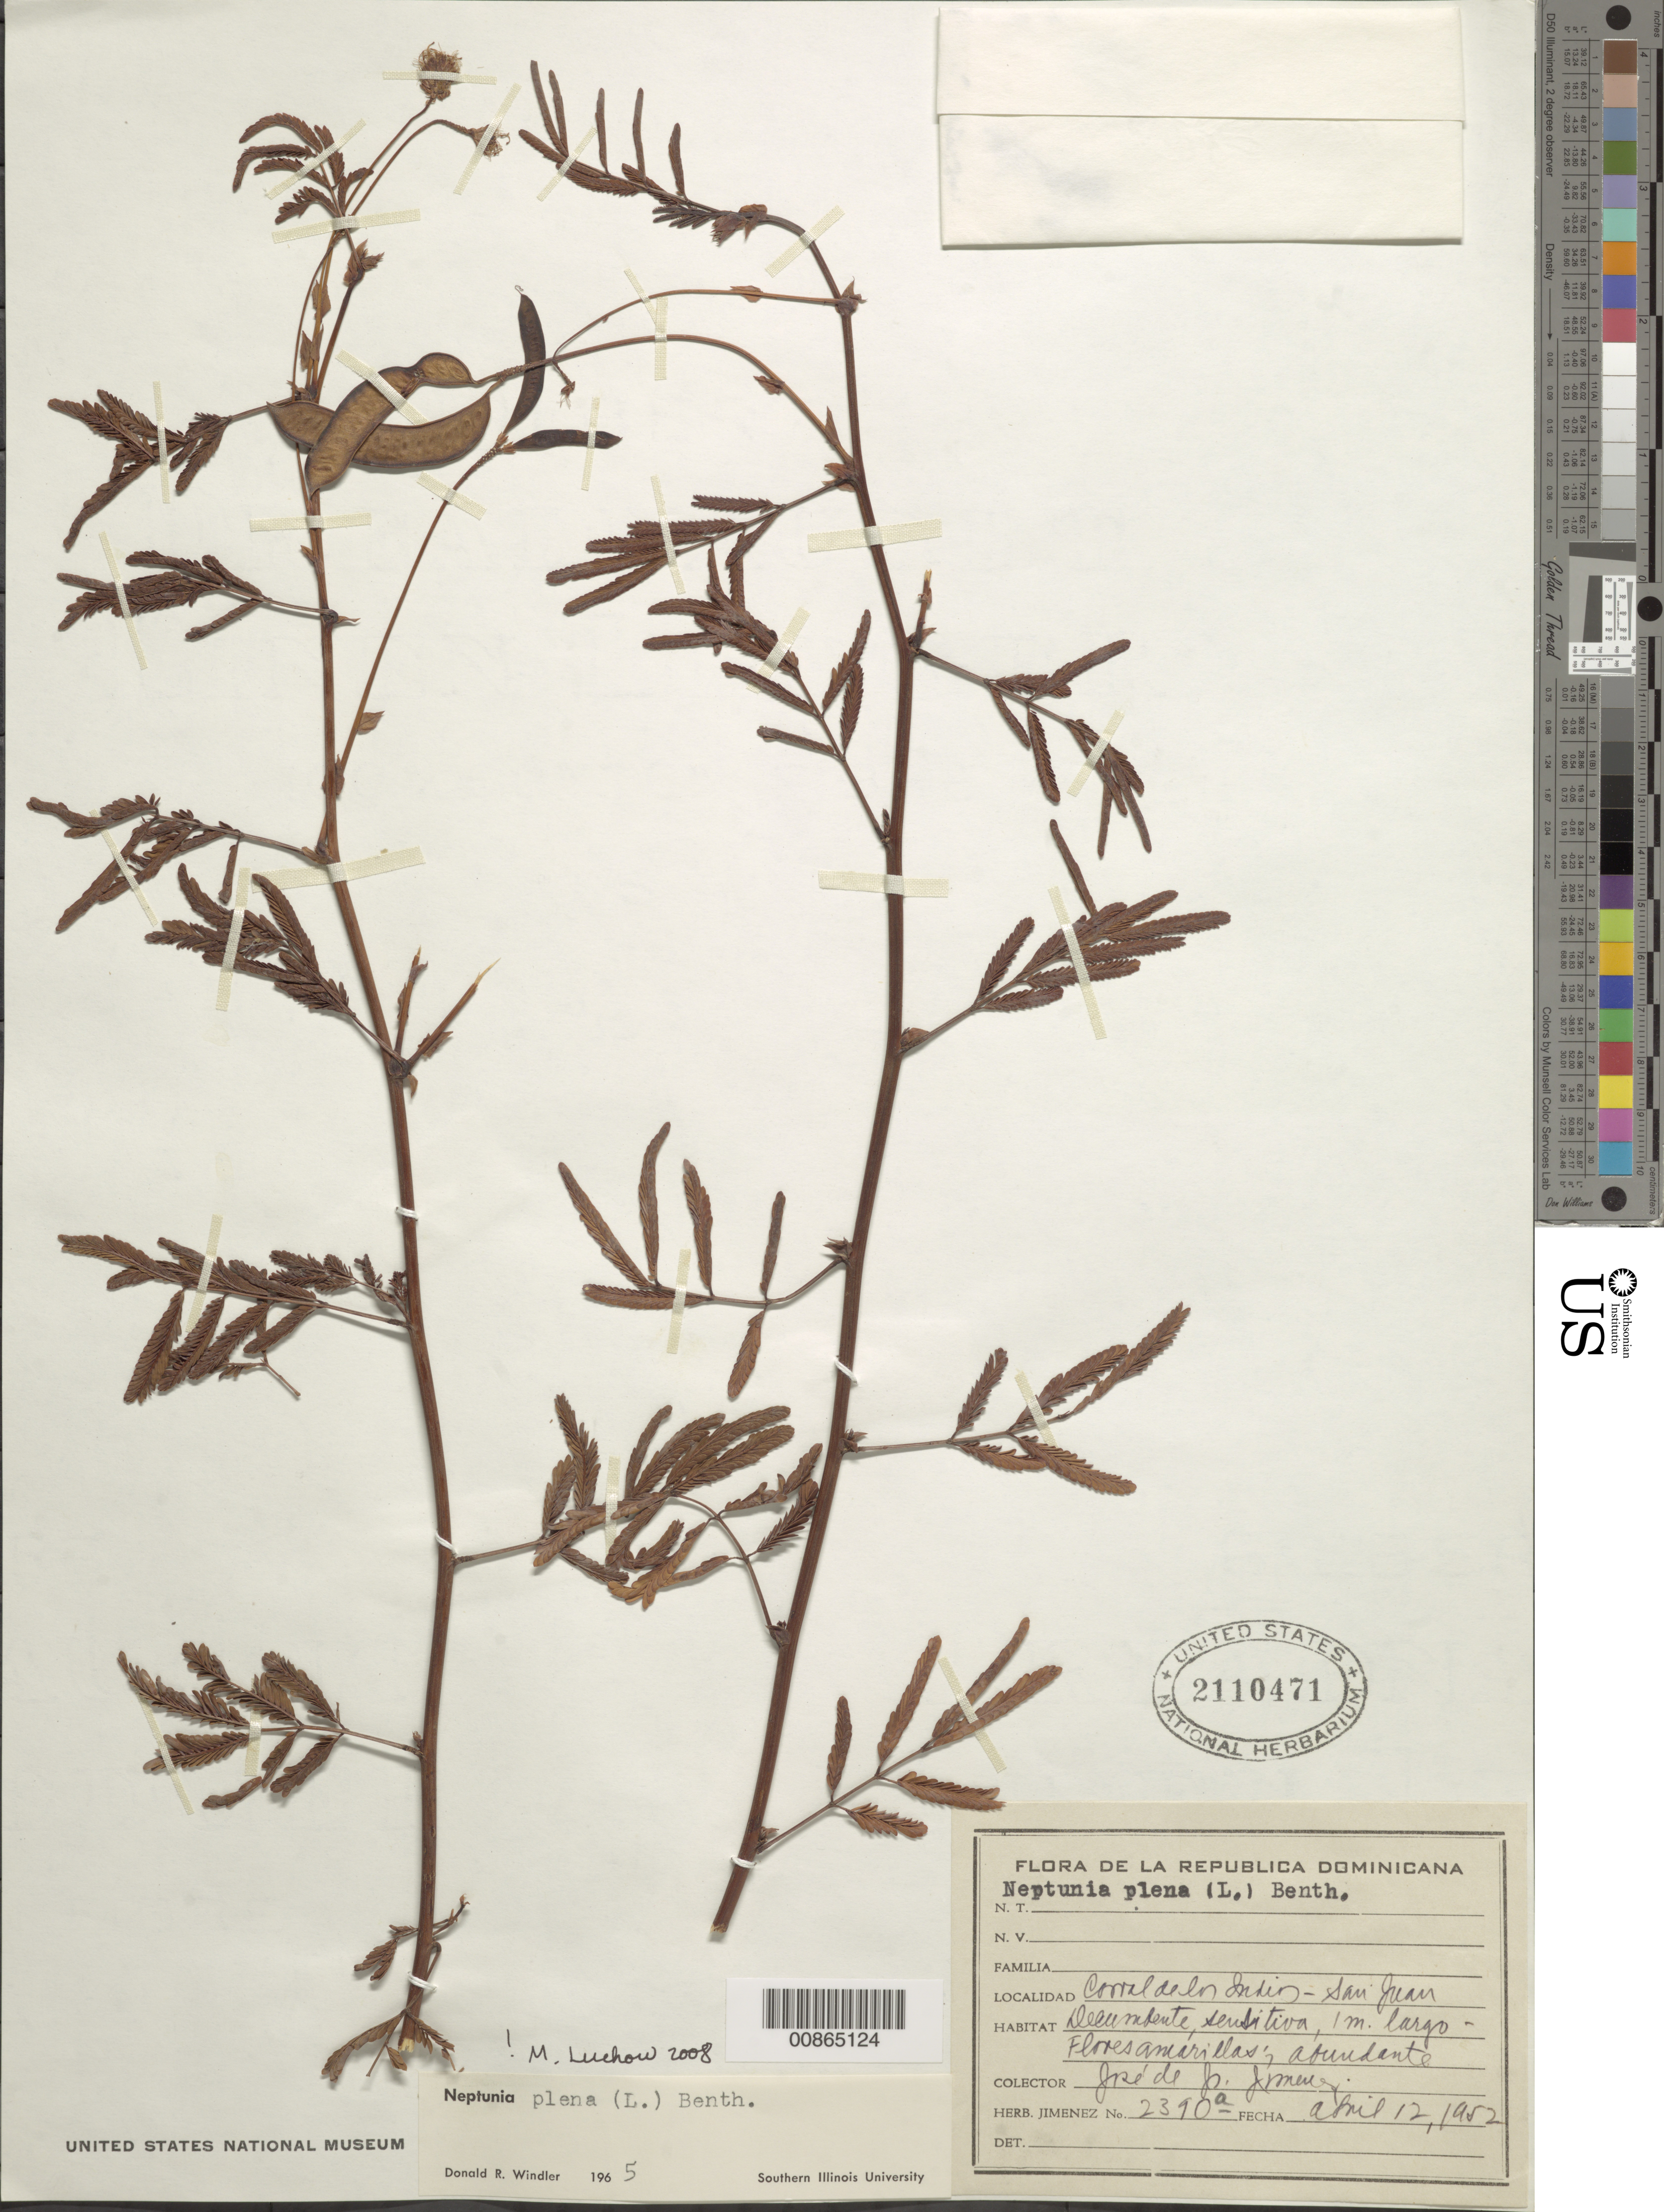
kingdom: Plantae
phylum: Tracheophyta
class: Magnoliopsida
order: Fabales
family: Fabaceae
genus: Neptunia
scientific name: Neptunia plena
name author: (L.) Benth.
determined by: Windler, D. R.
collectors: J. J. Jiménez Almonte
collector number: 2390a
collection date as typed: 12 Apr 1952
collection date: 1952-04-12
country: Dominican Republic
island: Hispaniola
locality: Corral de los Indios. San Juan.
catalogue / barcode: US 2110471